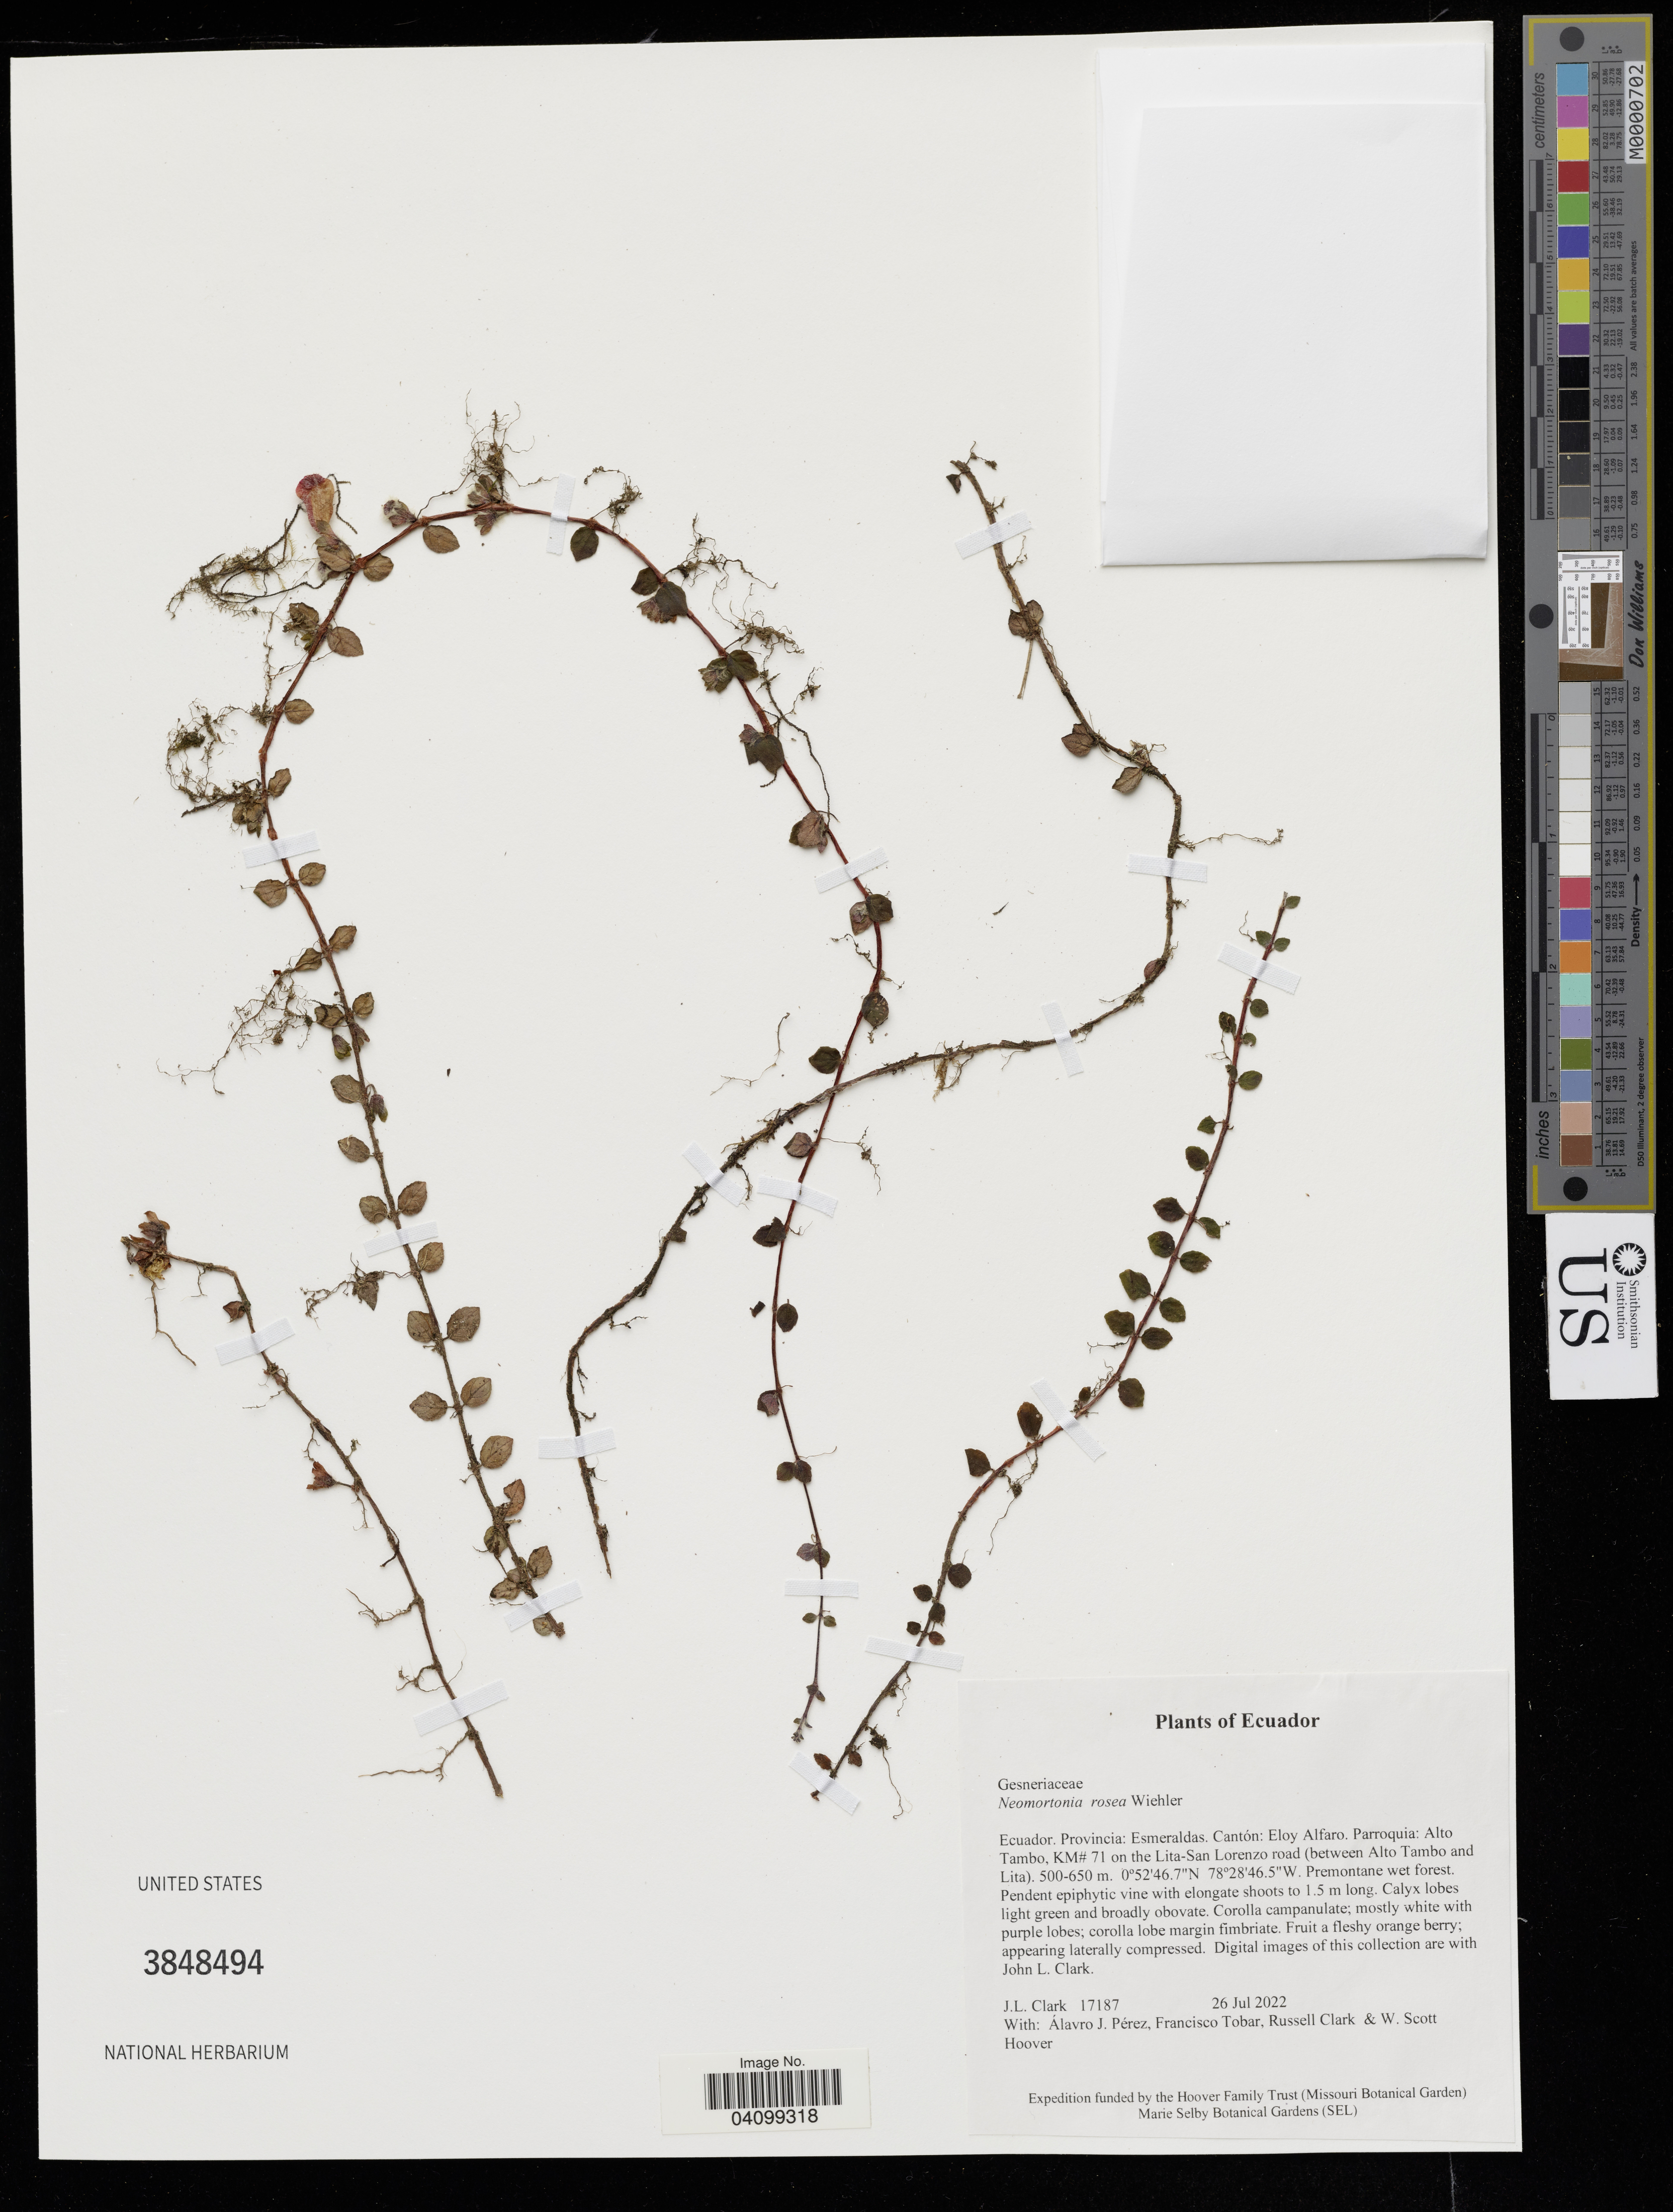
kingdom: Plantae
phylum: Tracheophyta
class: Magnoliopsida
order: Lamiales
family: Gesneriaceae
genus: Neomortonia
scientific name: Neomortonia rosea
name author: Wiehler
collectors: J. Clark, A. J. Pérez C. & F. Tobar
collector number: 17187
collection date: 2022-07-26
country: Ecuador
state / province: Esmeraldas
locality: Cantón: Eloy Alfaro. Parroquia: Alto Tambo, KM# 71 on the Lita–San Lorenzo road (between Alto Tambo and Lita).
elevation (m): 500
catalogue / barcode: US 3848494